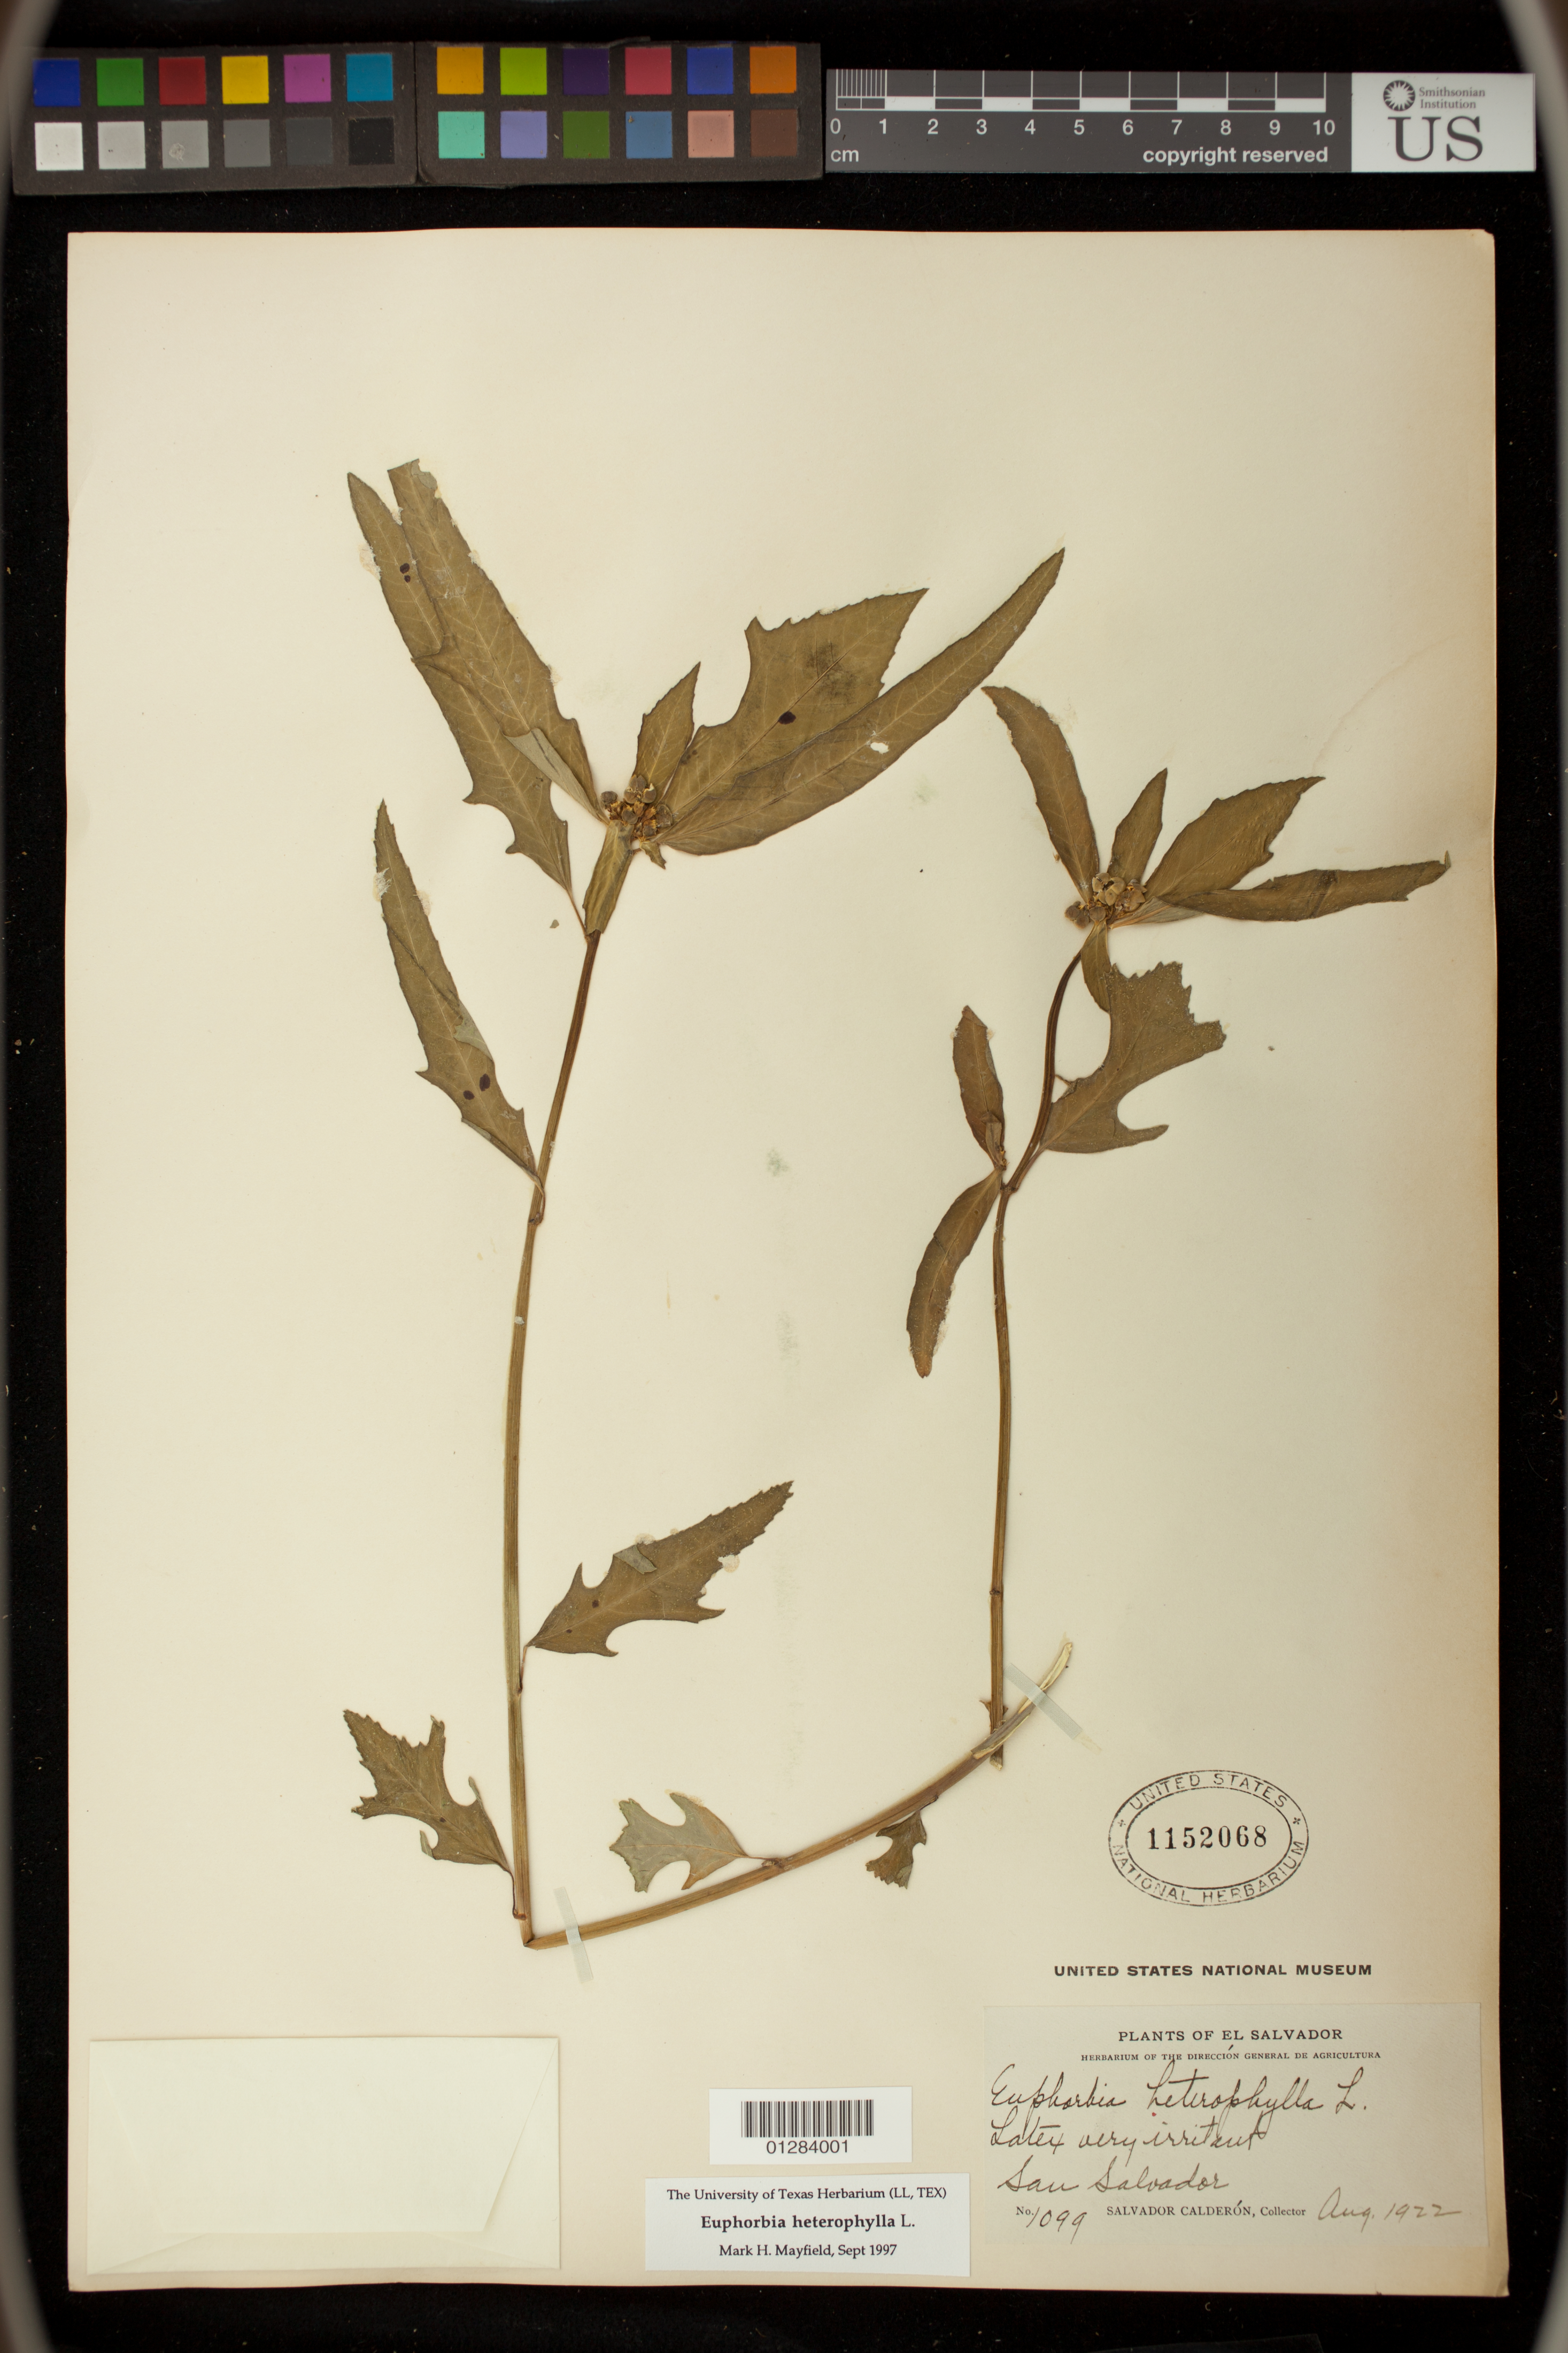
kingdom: Plantae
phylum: Tracheophyta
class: Magnoliopsida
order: Malpighiales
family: Euphorbiaceae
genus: Euphorbia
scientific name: Euphorbia heterophylla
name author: L.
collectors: S. Calderón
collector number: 1099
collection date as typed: Aug 1922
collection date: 1922-08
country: El Salvador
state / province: San Salvador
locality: San salvador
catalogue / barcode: US 1152068